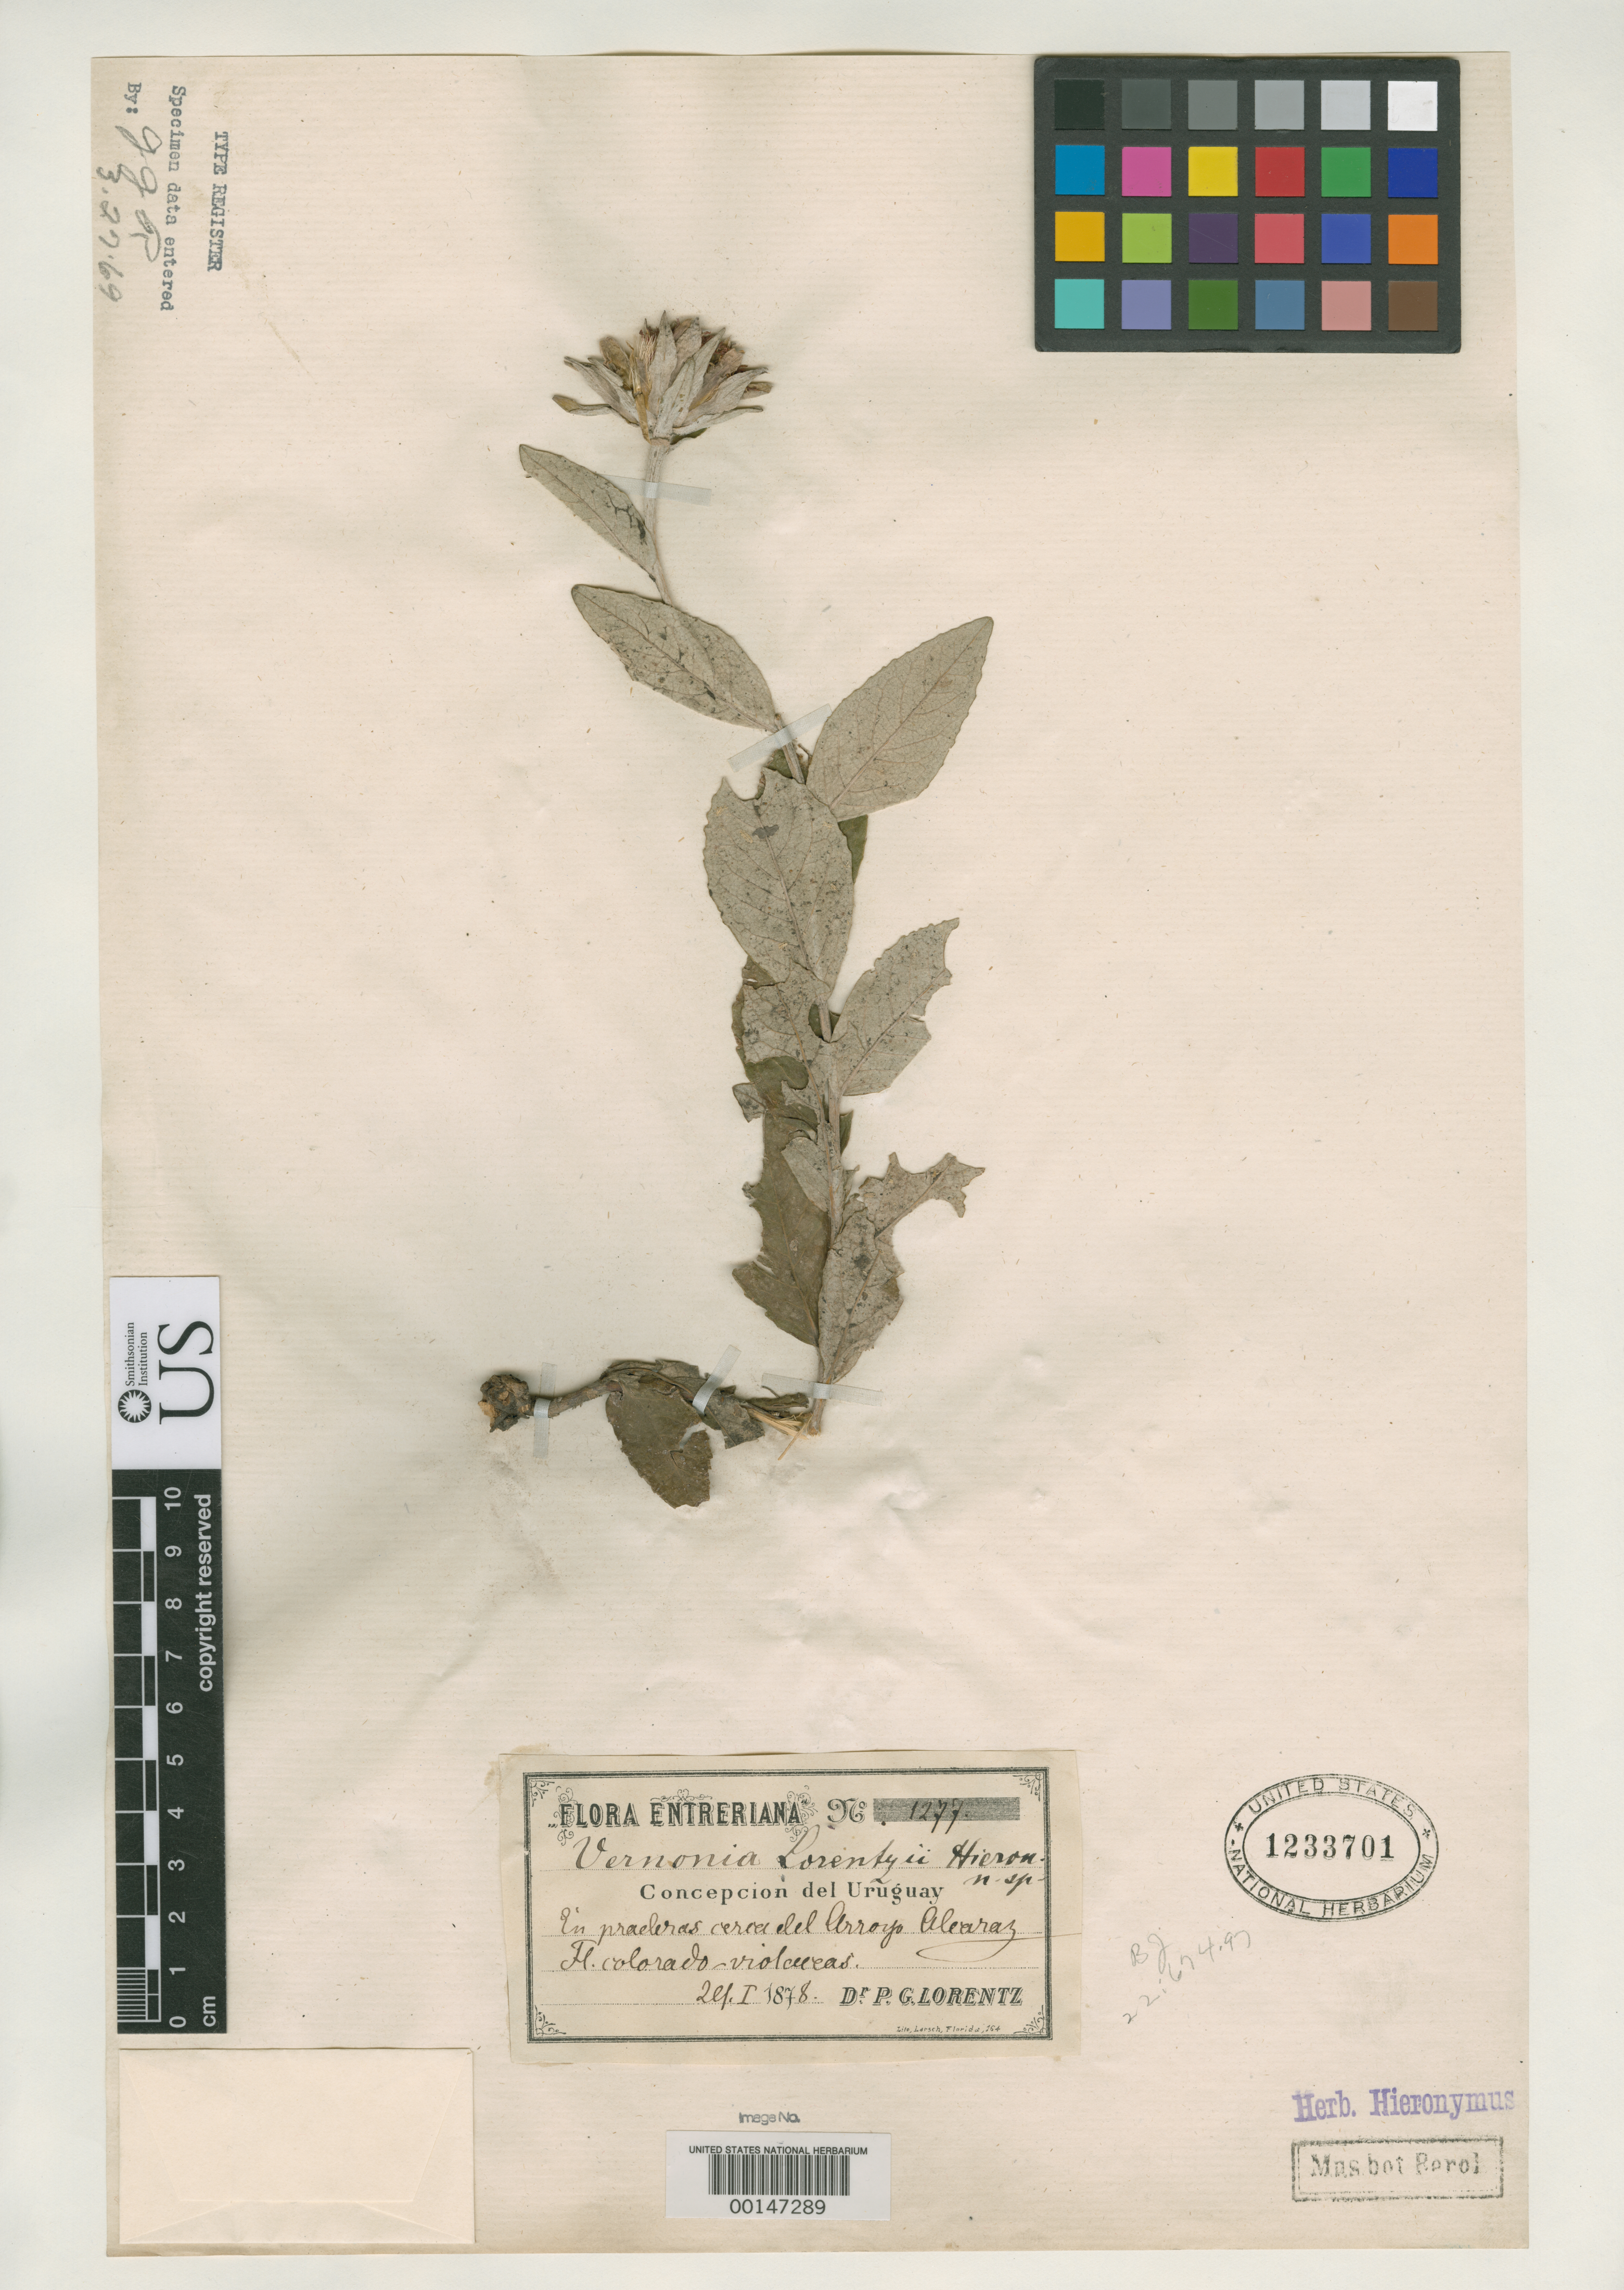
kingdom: Plantae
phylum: Tracheophyta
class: Magnoliopsida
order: Asterales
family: Asteraceae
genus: Vernonia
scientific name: Vernonia lorentzii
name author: Hieron.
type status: Isosyntype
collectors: P. G. Lorentz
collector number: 1277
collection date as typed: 29 Jan 1878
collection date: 1878-01-29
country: Argentina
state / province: Entre Ríos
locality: Concepcion del Uruguay.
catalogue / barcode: US 1233701